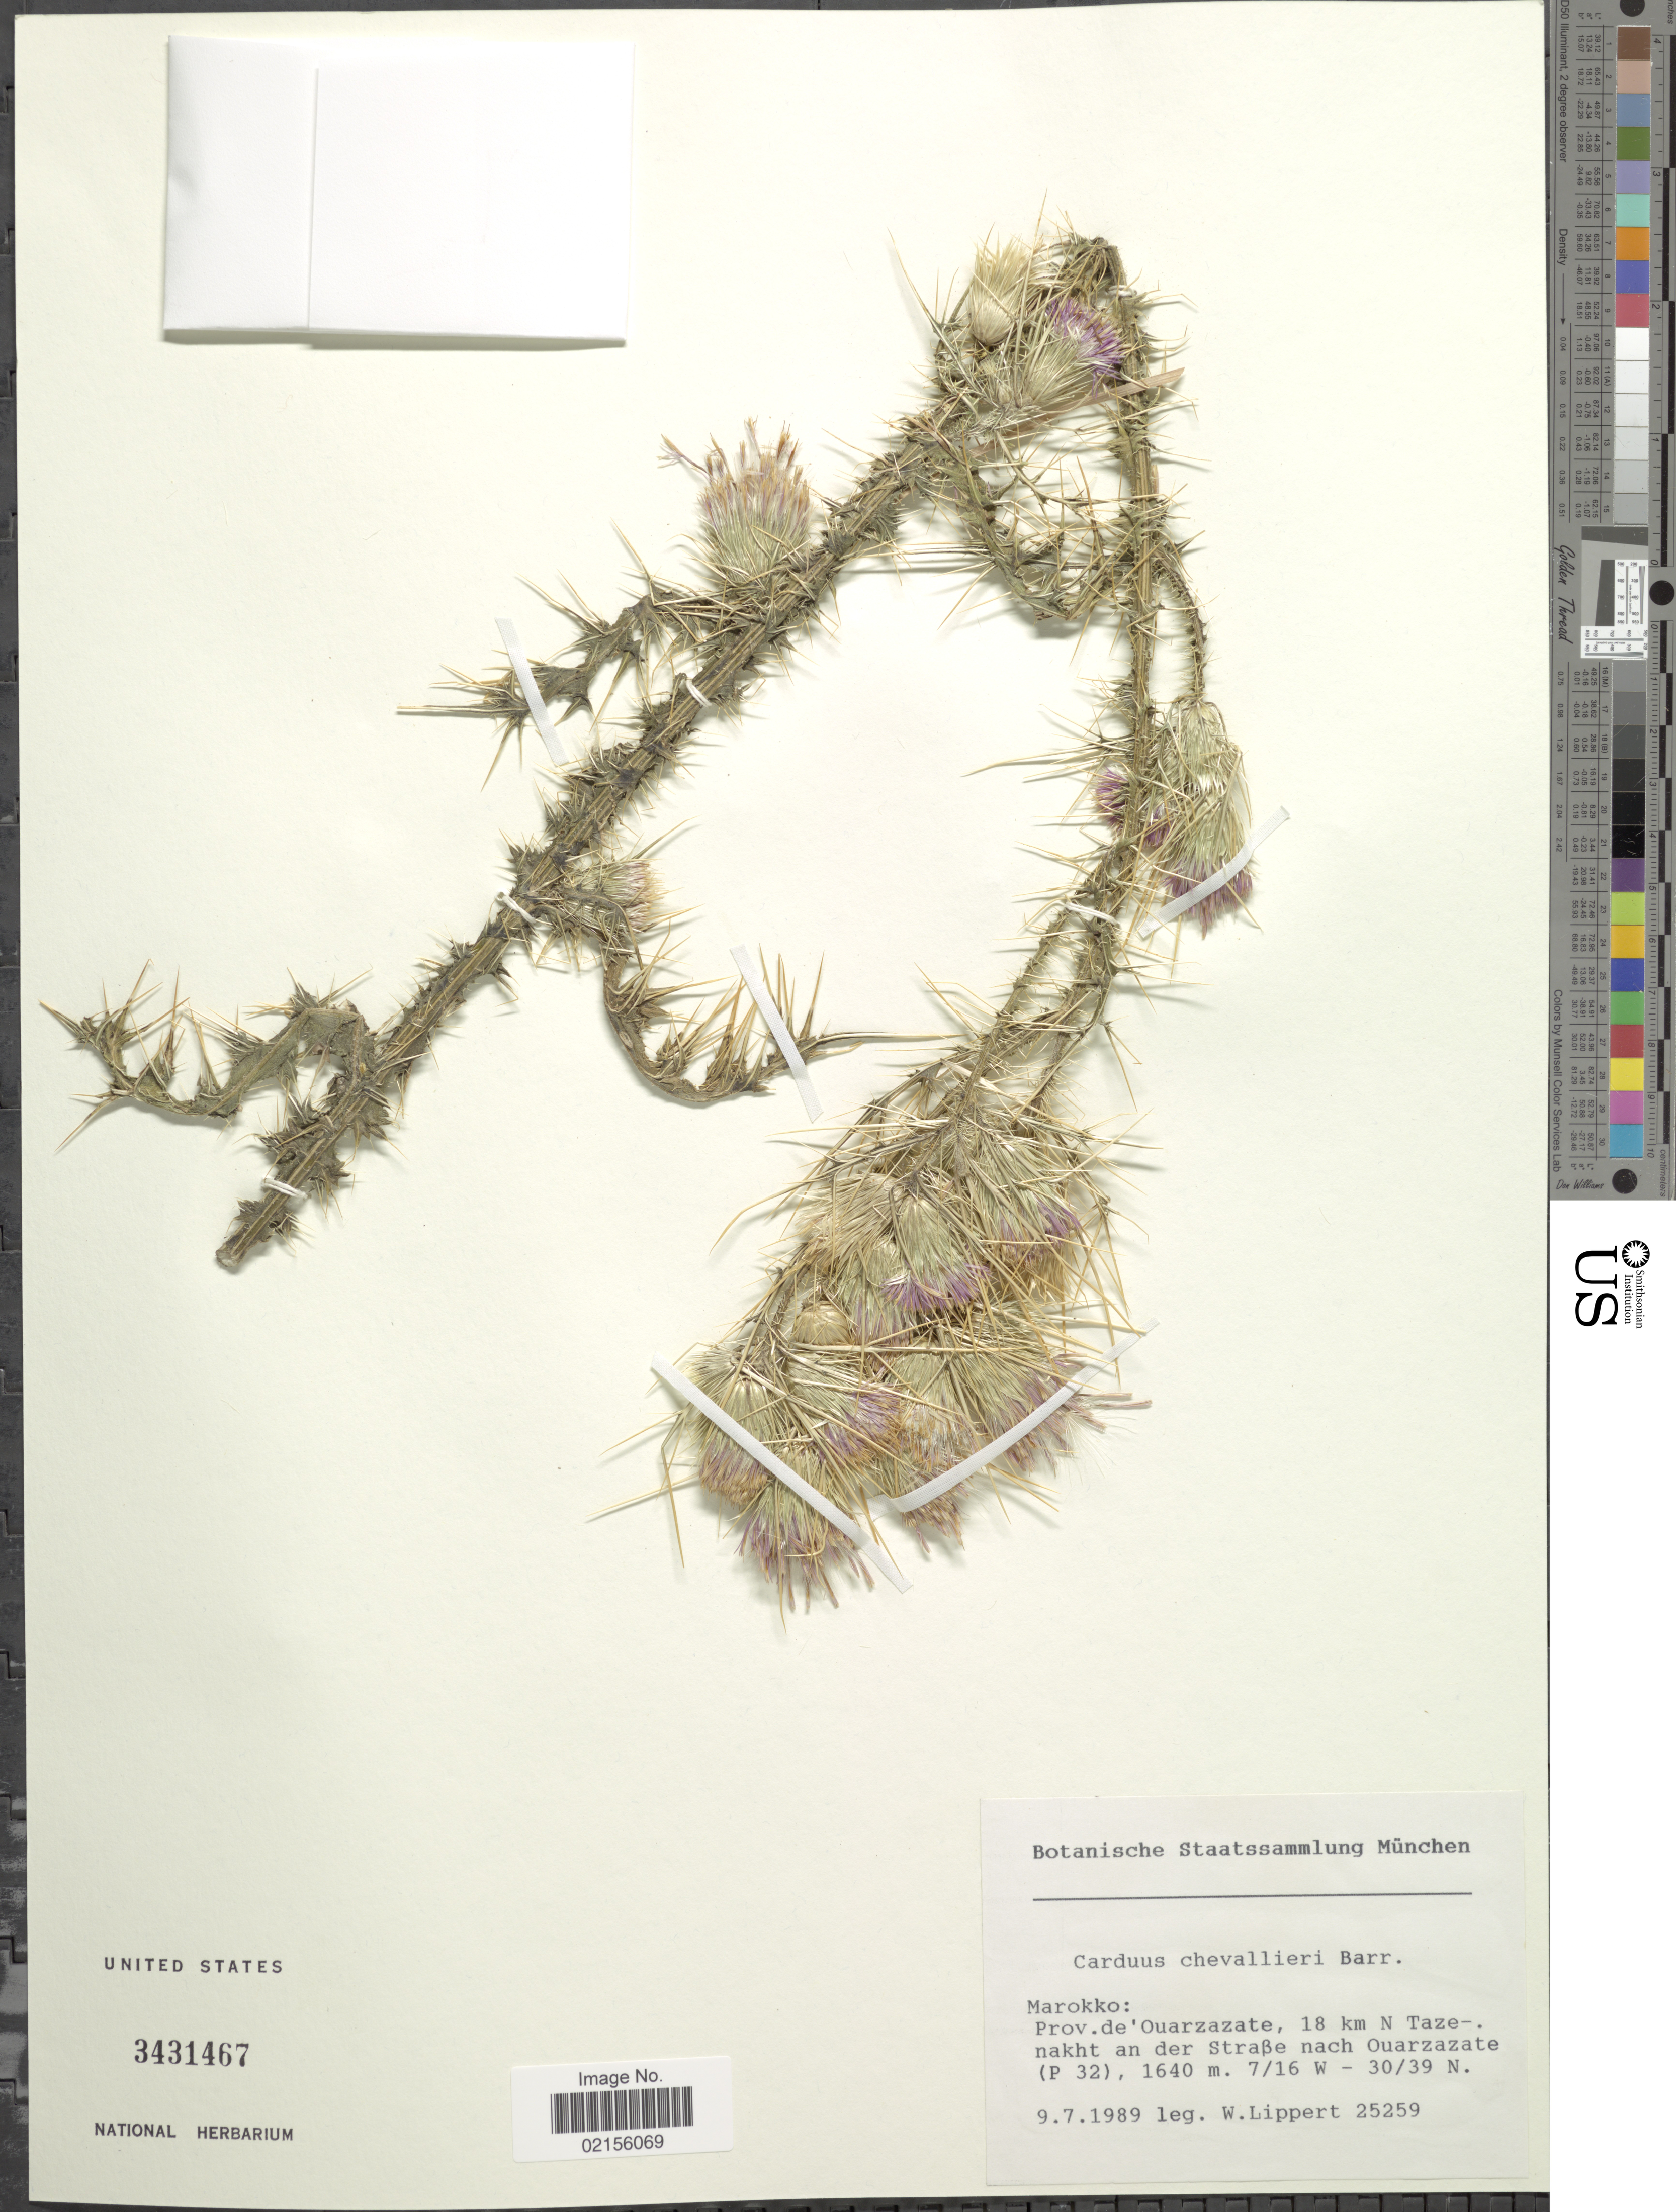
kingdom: Plantae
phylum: Tracheophyta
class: Magnoliopsida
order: Asterales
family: Asteraceae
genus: Carduus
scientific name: Carduus chevallieri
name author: Barratte ex Chevall.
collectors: W. Lippert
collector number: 25259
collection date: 1989-07-09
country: Morocco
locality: Prov. de 'Ourzazate, 18 k m N Tazenakht and der Straße nach Ouarzazate (p 32)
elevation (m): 1640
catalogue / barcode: US 3431467